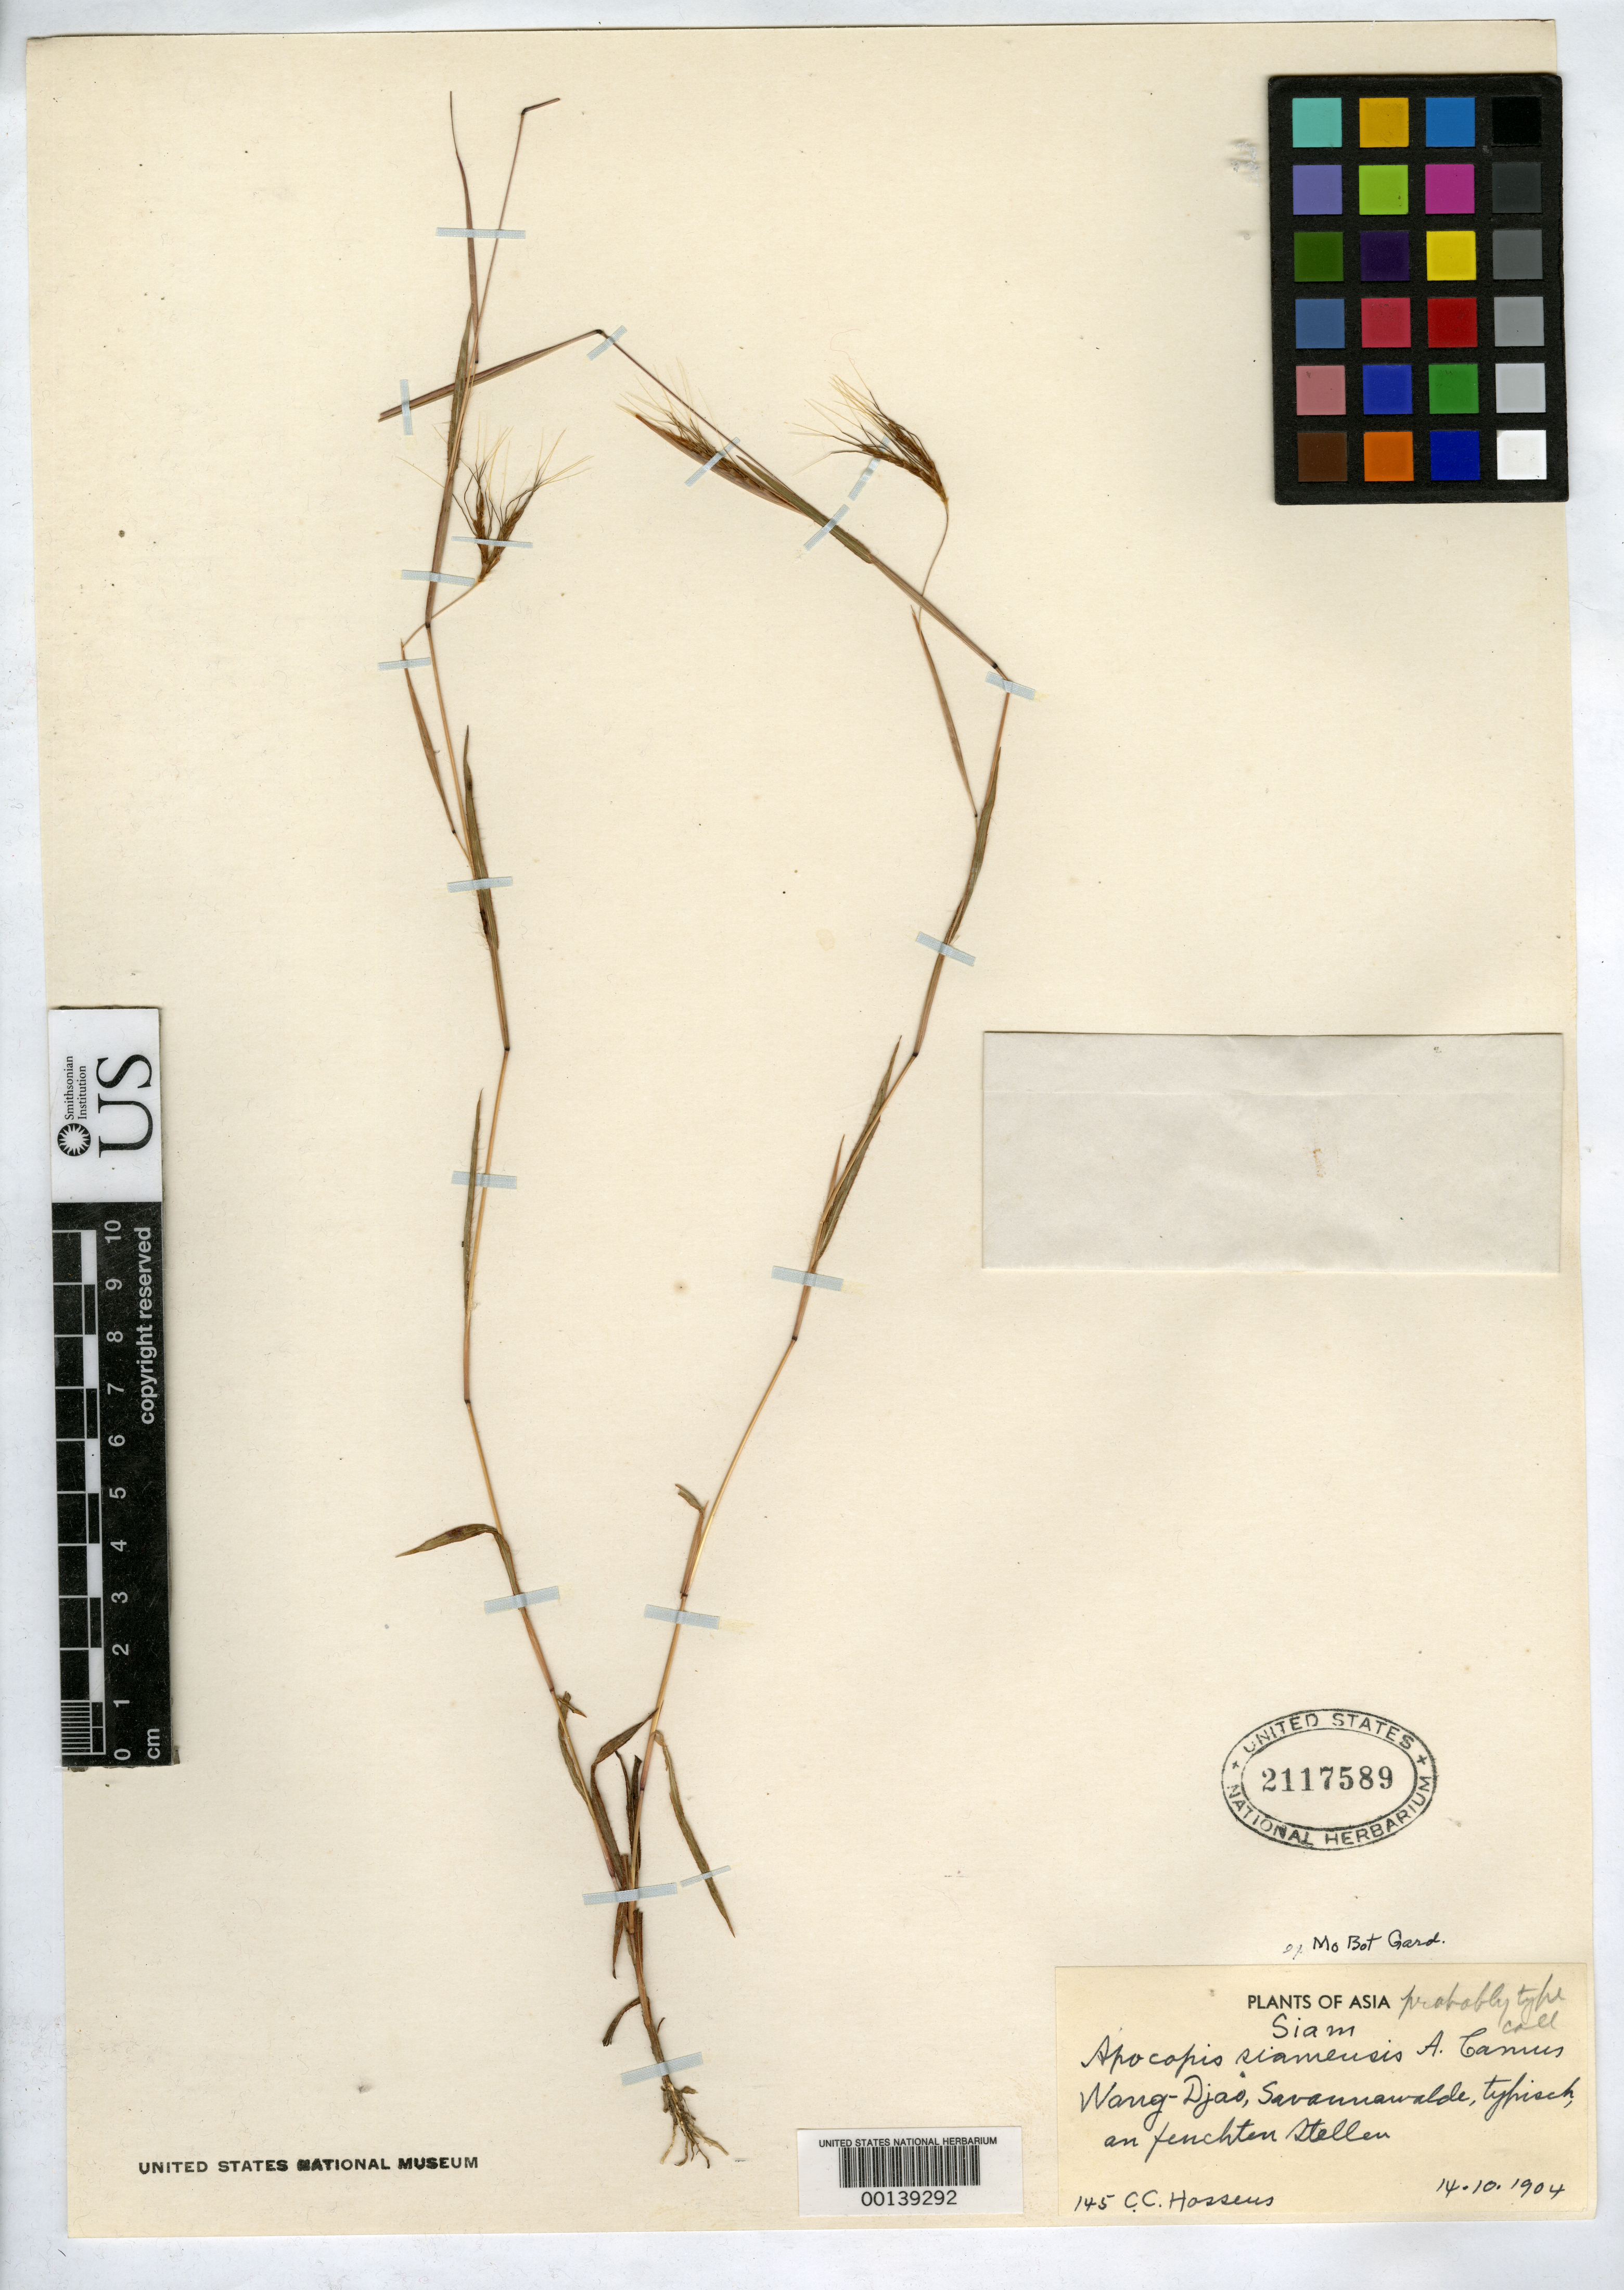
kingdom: Plantae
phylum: Tracheophyta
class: Liliopsida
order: Poales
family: Poaceae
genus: Apocopis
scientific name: Apocopis siamensis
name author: A. Camus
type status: Type Collection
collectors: C. Hosseus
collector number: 145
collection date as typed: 1909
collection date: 1909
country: Thailand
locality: Wang Djio.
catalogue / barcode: US 2117589